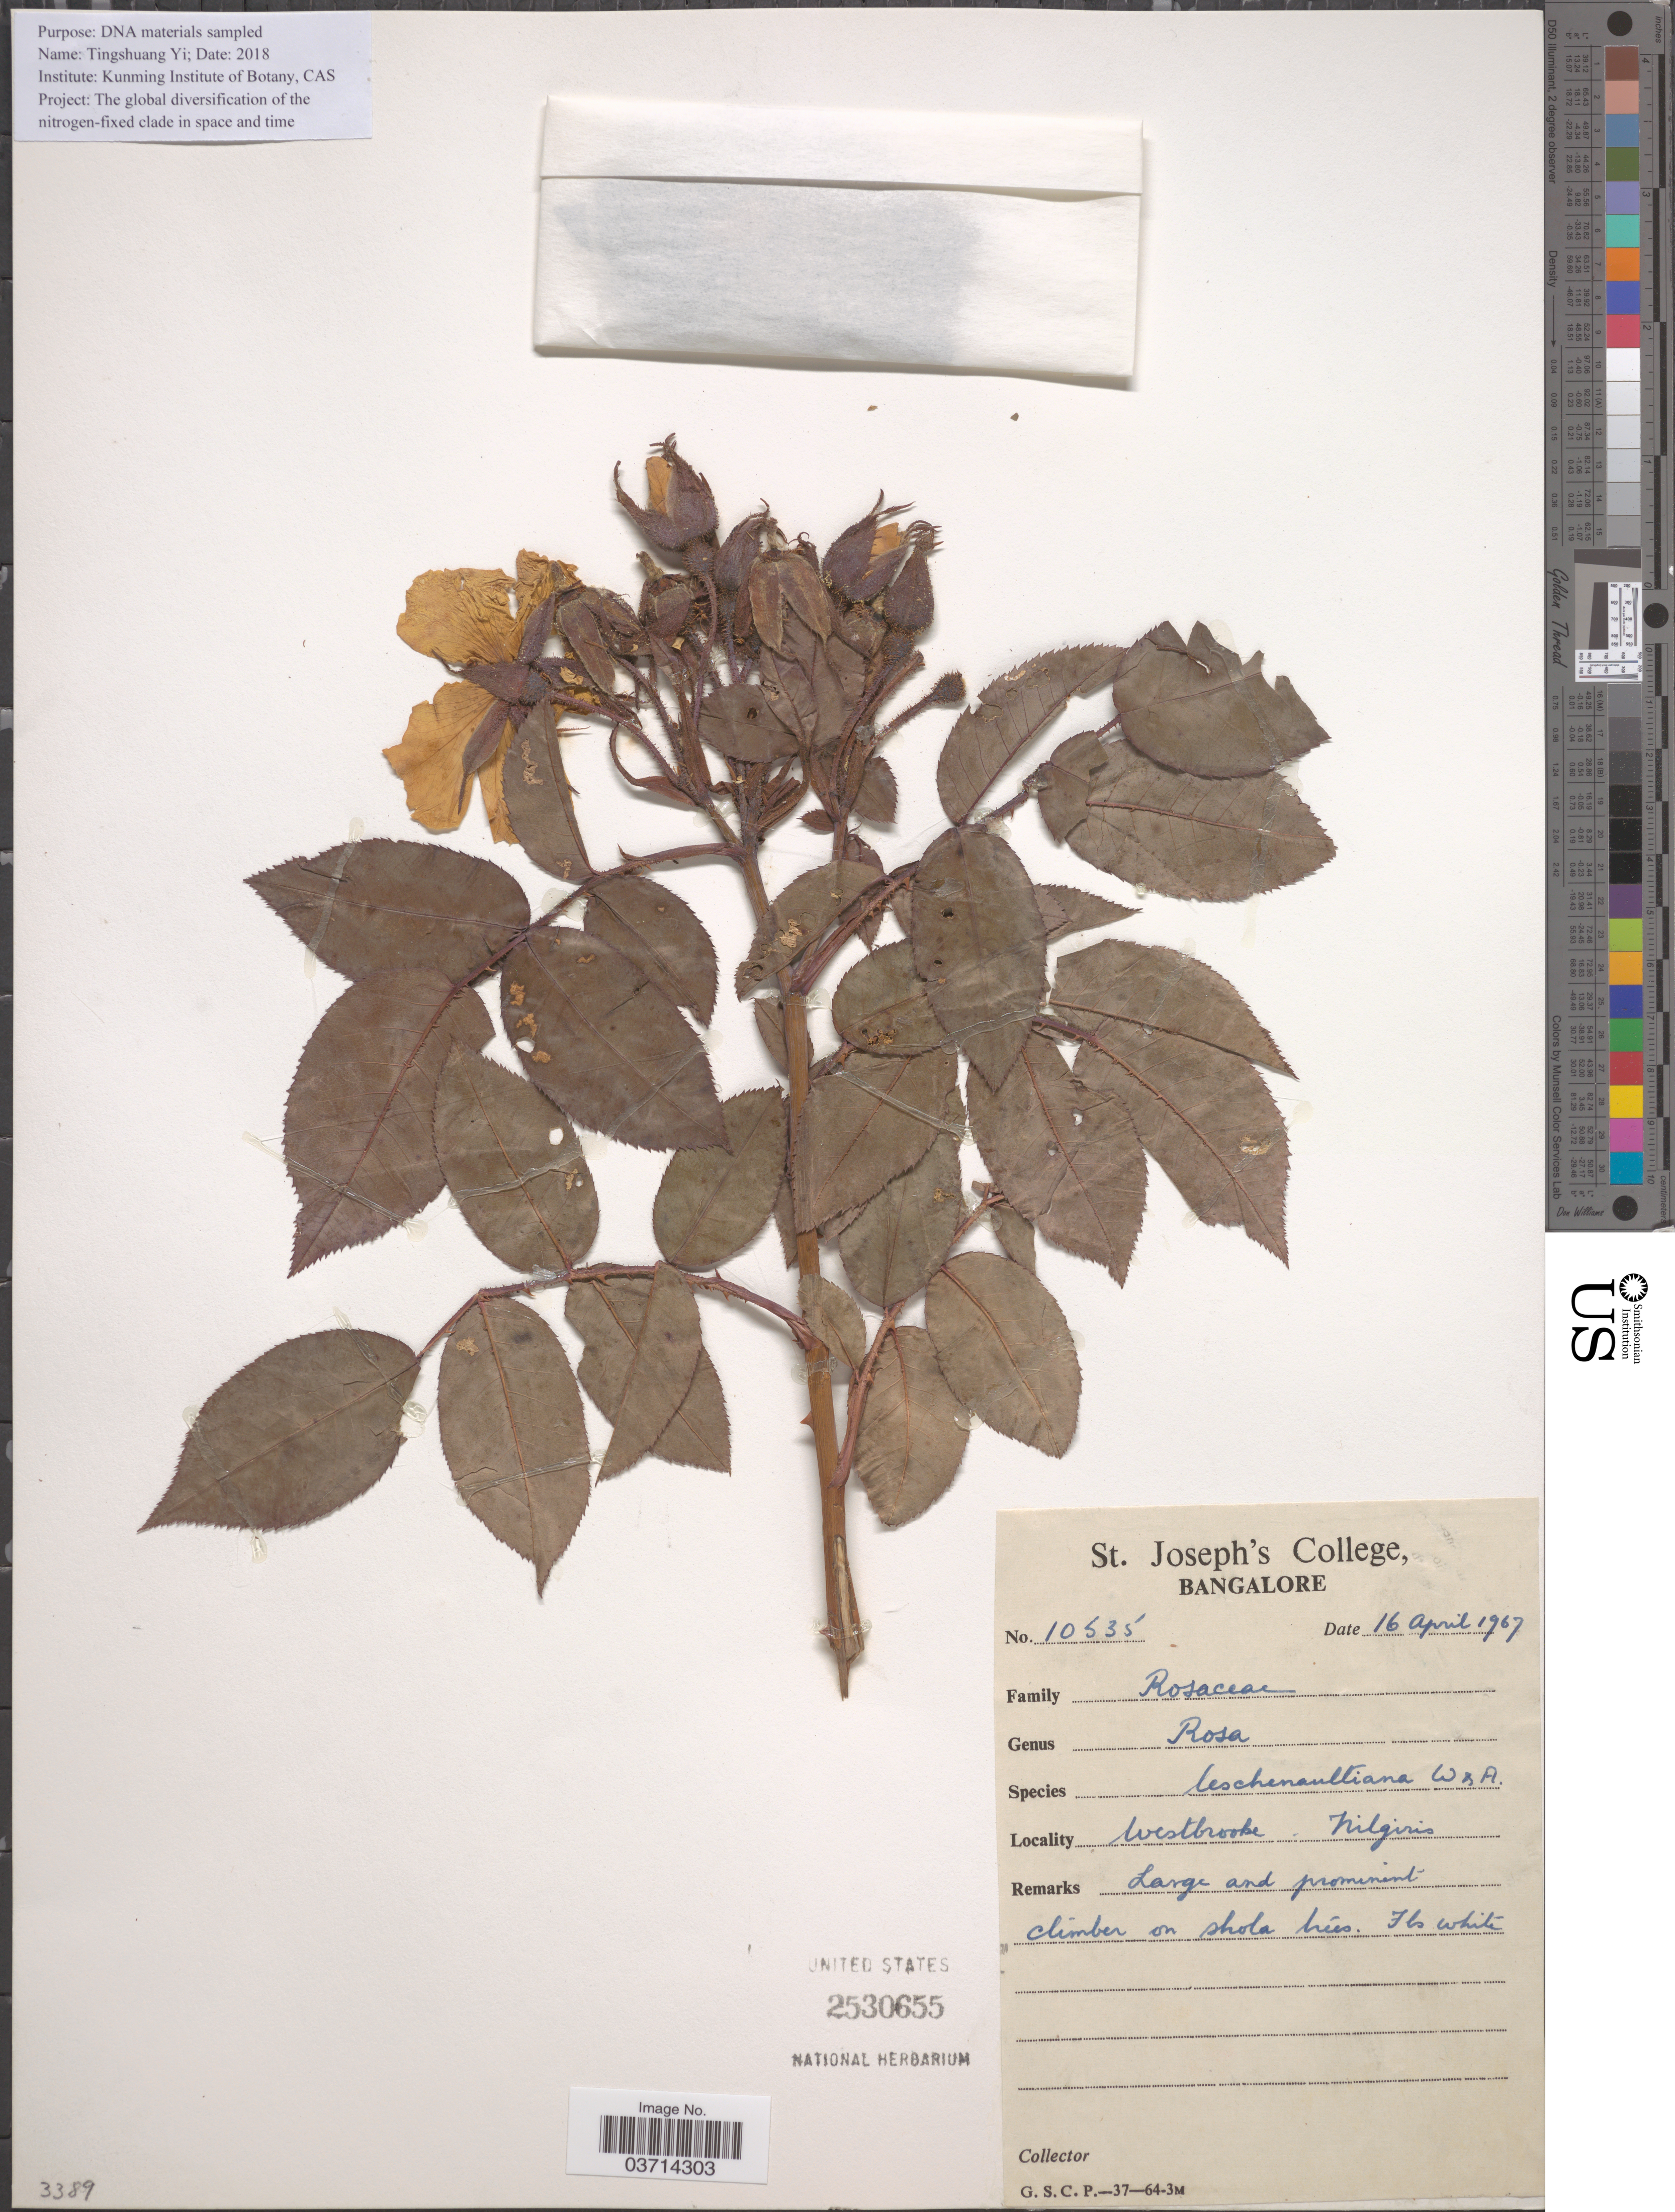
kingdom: Plantae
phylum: Tracheophyta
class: Magnoliopsida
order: Rosales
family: Rosaceae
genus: Rosa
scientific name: Rosa leschenaultiana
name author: (Thory) Wight & Arn.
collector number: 10535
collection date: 1967-04-16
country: India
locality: Westbrooke. Nilgiris.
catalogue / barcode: US 2530655